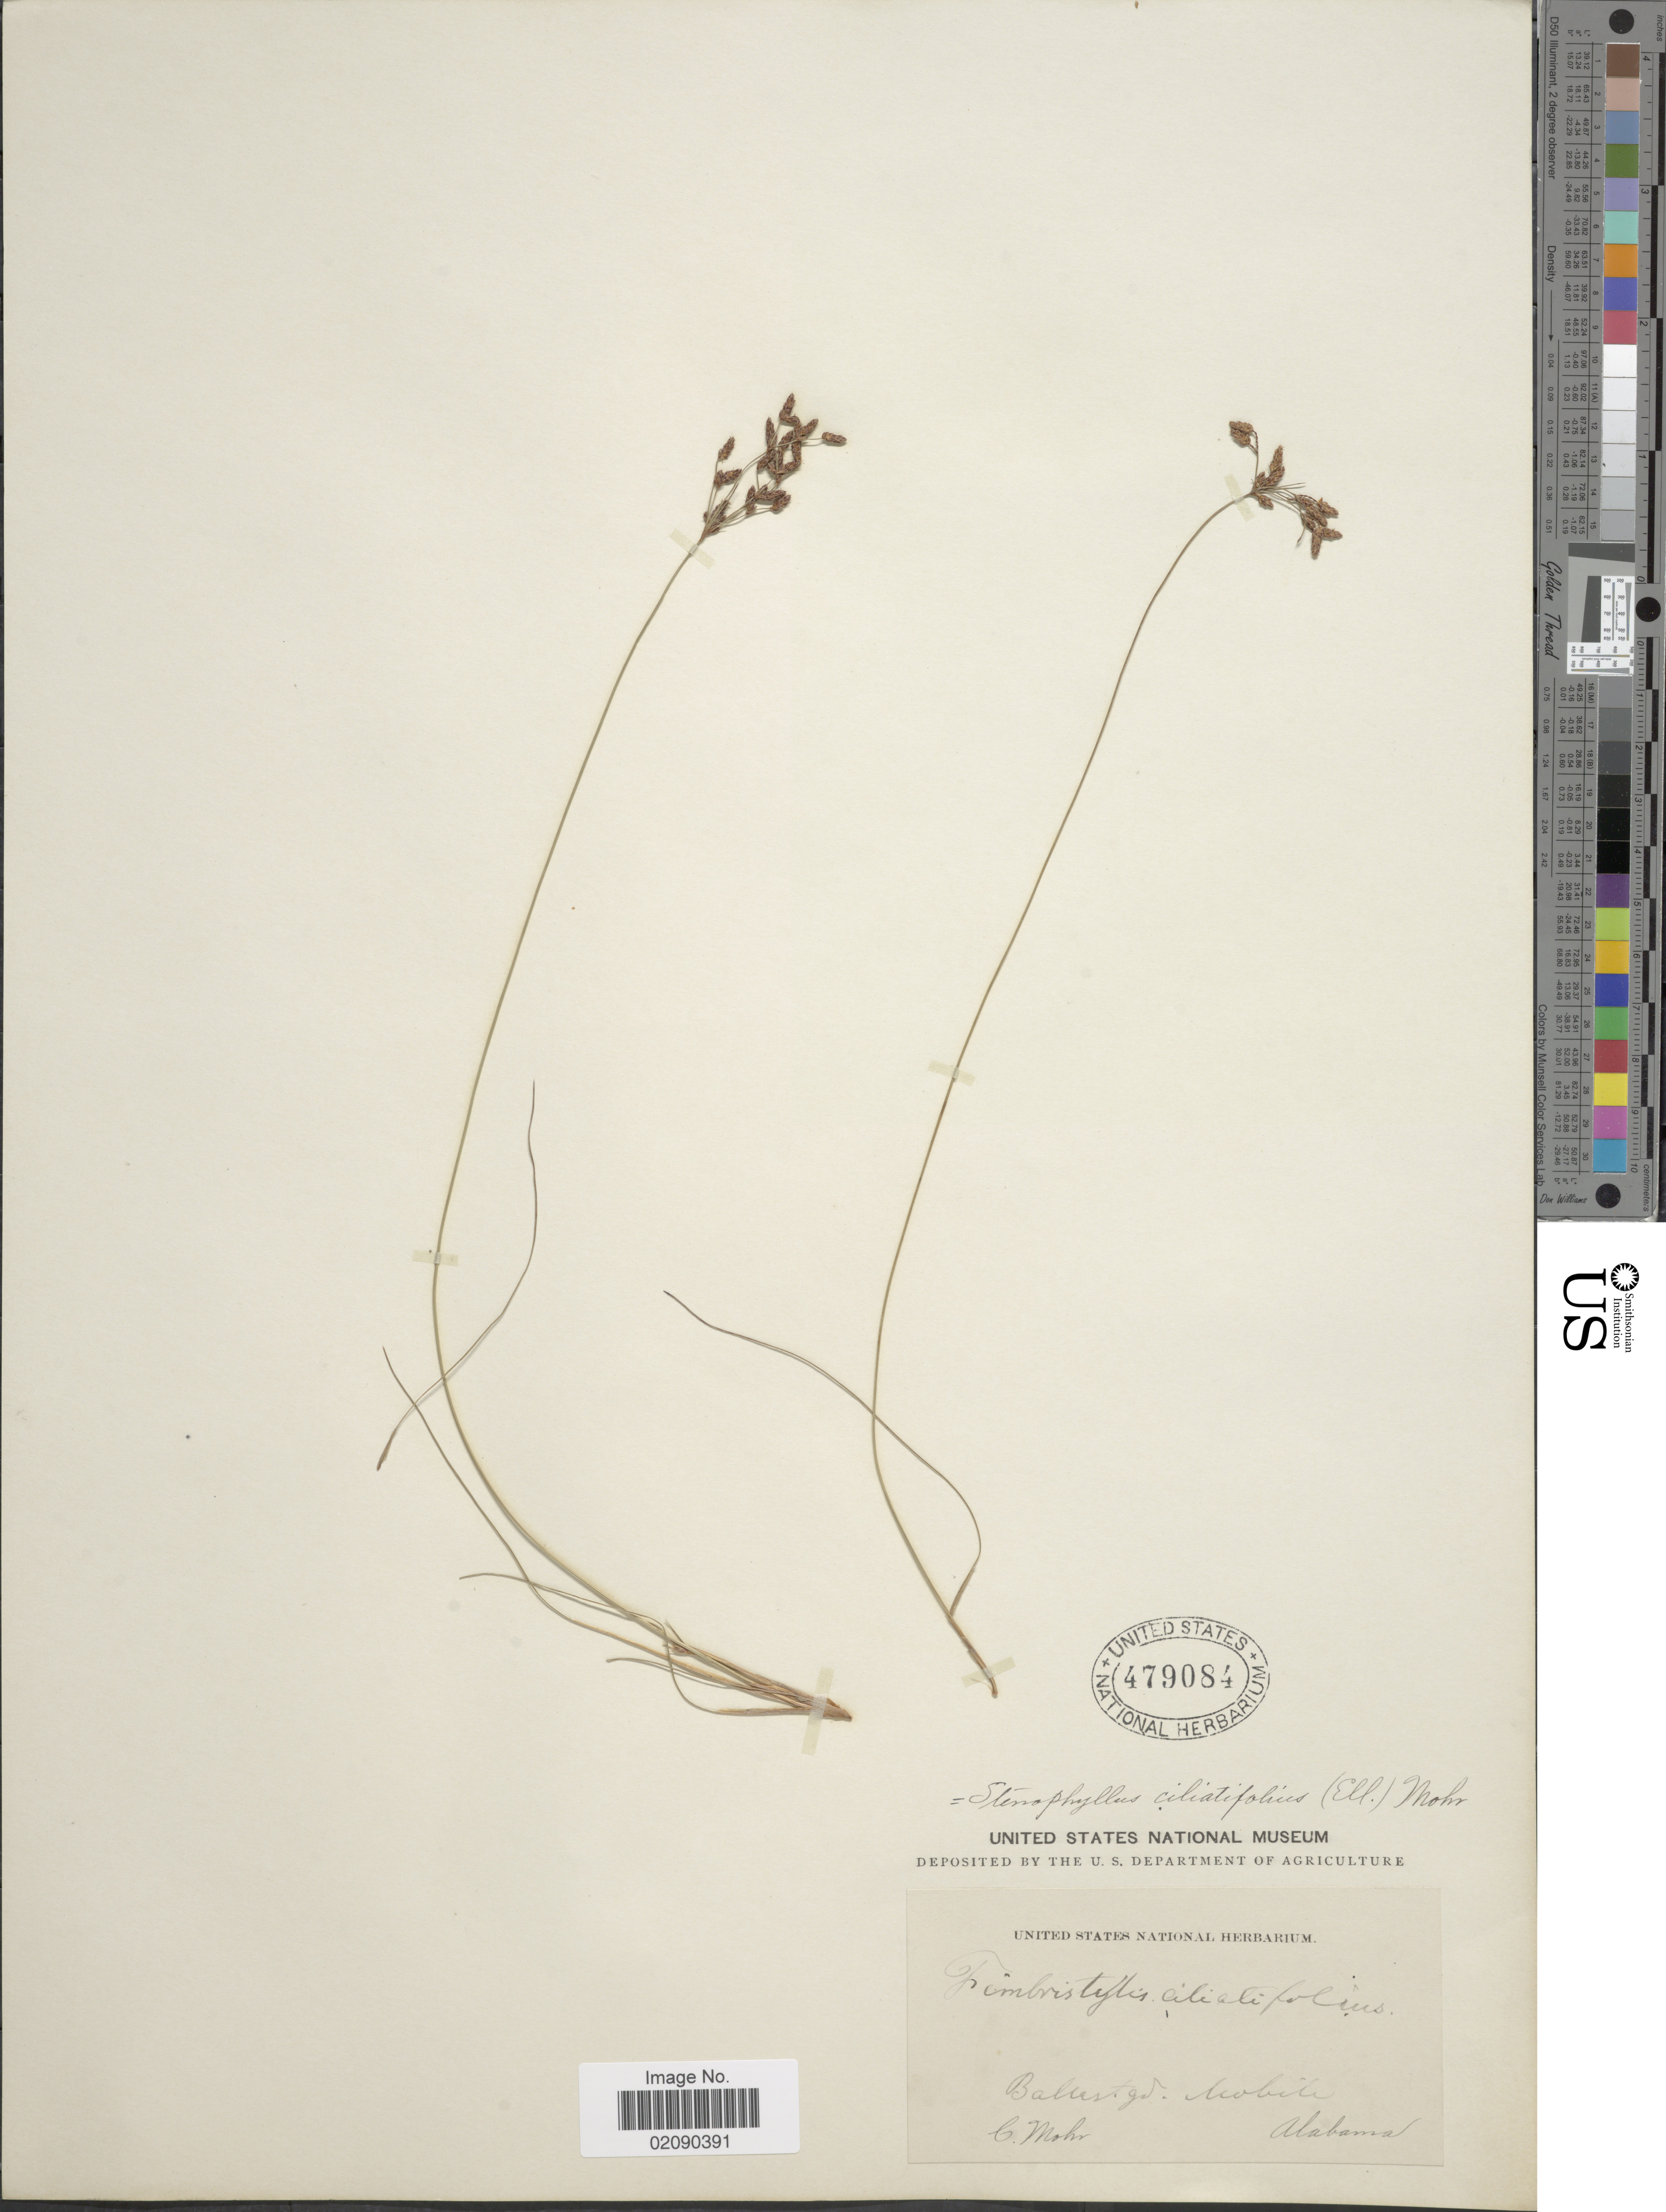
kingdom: Plantae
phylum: Tracheophyta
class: Liliopsida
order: Poales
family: Cyperaceae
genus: Bulbostylis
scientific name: Bulbostylis ciliatifolia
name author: (Elliott) Fernald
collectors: C. T. Mohr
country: United States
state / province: Alabama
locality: Mobile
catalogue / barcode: US 479084